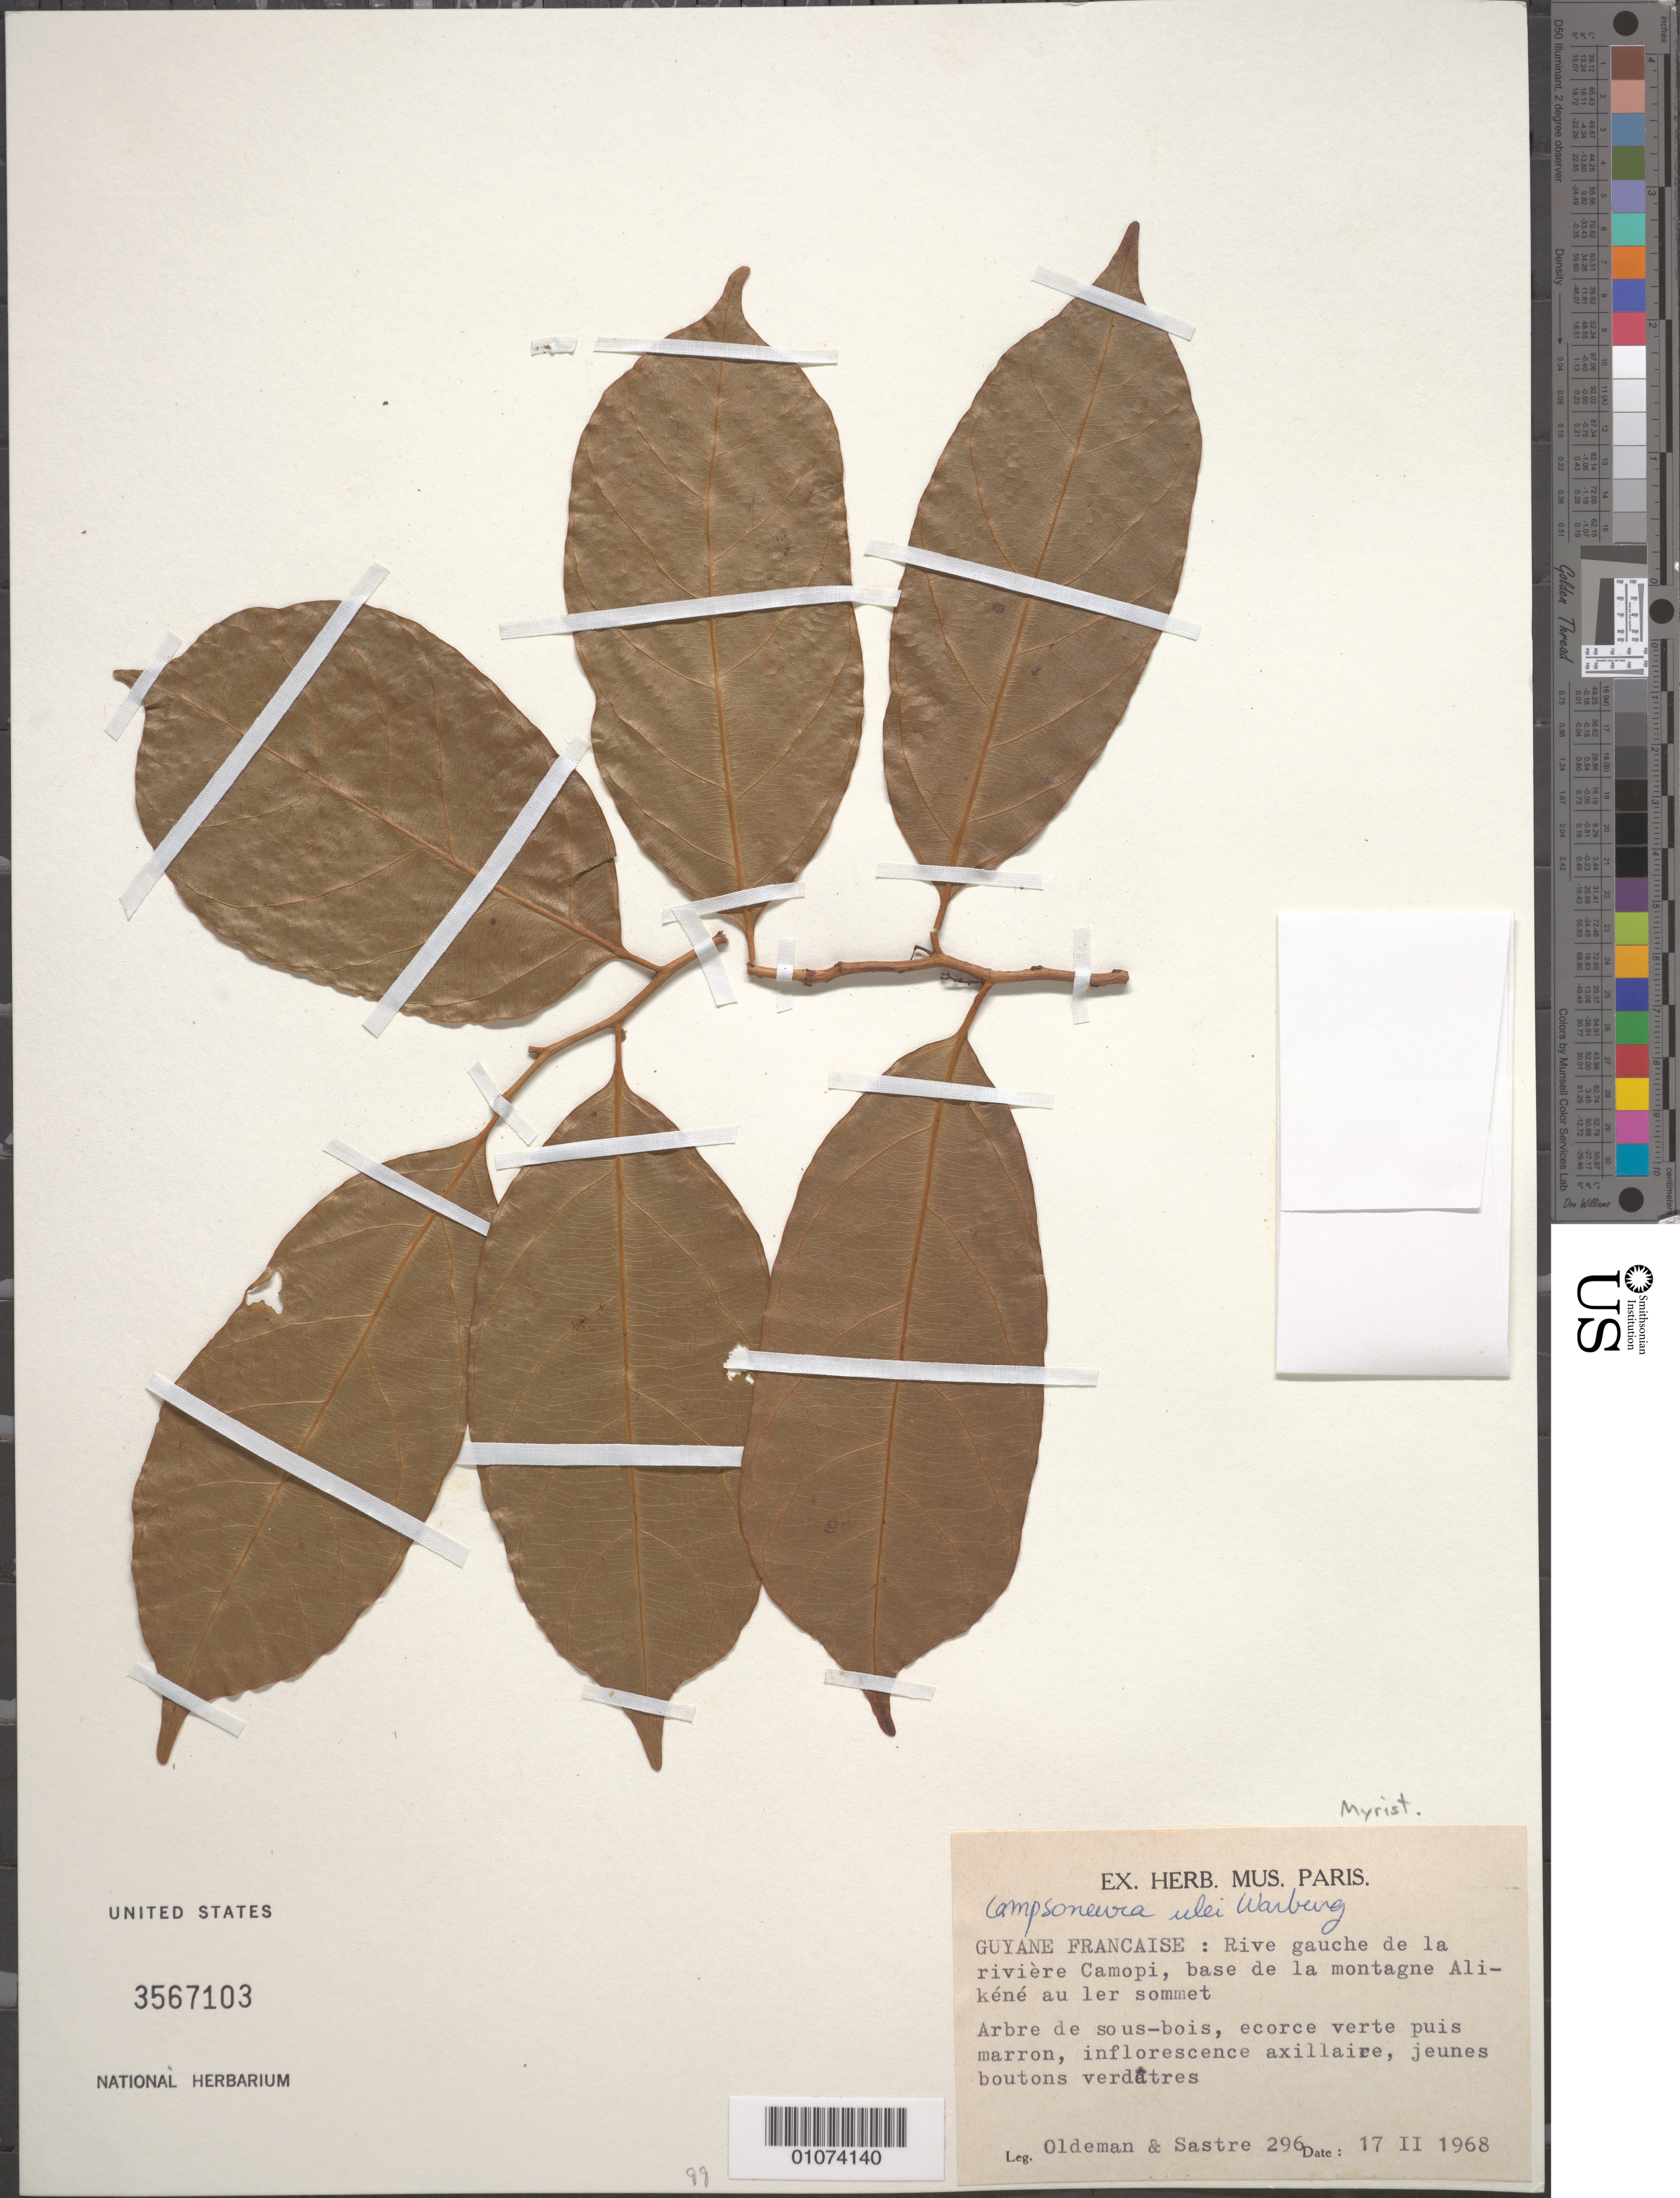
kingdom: Plantae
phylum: Tracheophyta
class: Magnoliopsida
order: Magnoliales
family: Myristicaceae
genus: Compsoneura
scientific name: Compsoneura ulei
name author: Warb. ex Pilg.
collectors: R. Oldeman & C. H. L. Sastre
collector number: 296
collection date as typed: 17-Feb-68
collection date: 1968-02-17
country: French Guiana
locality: Montagne Alikéné, premier sommet, rive gauche de la rivière Camopi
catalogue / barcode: US 3567103